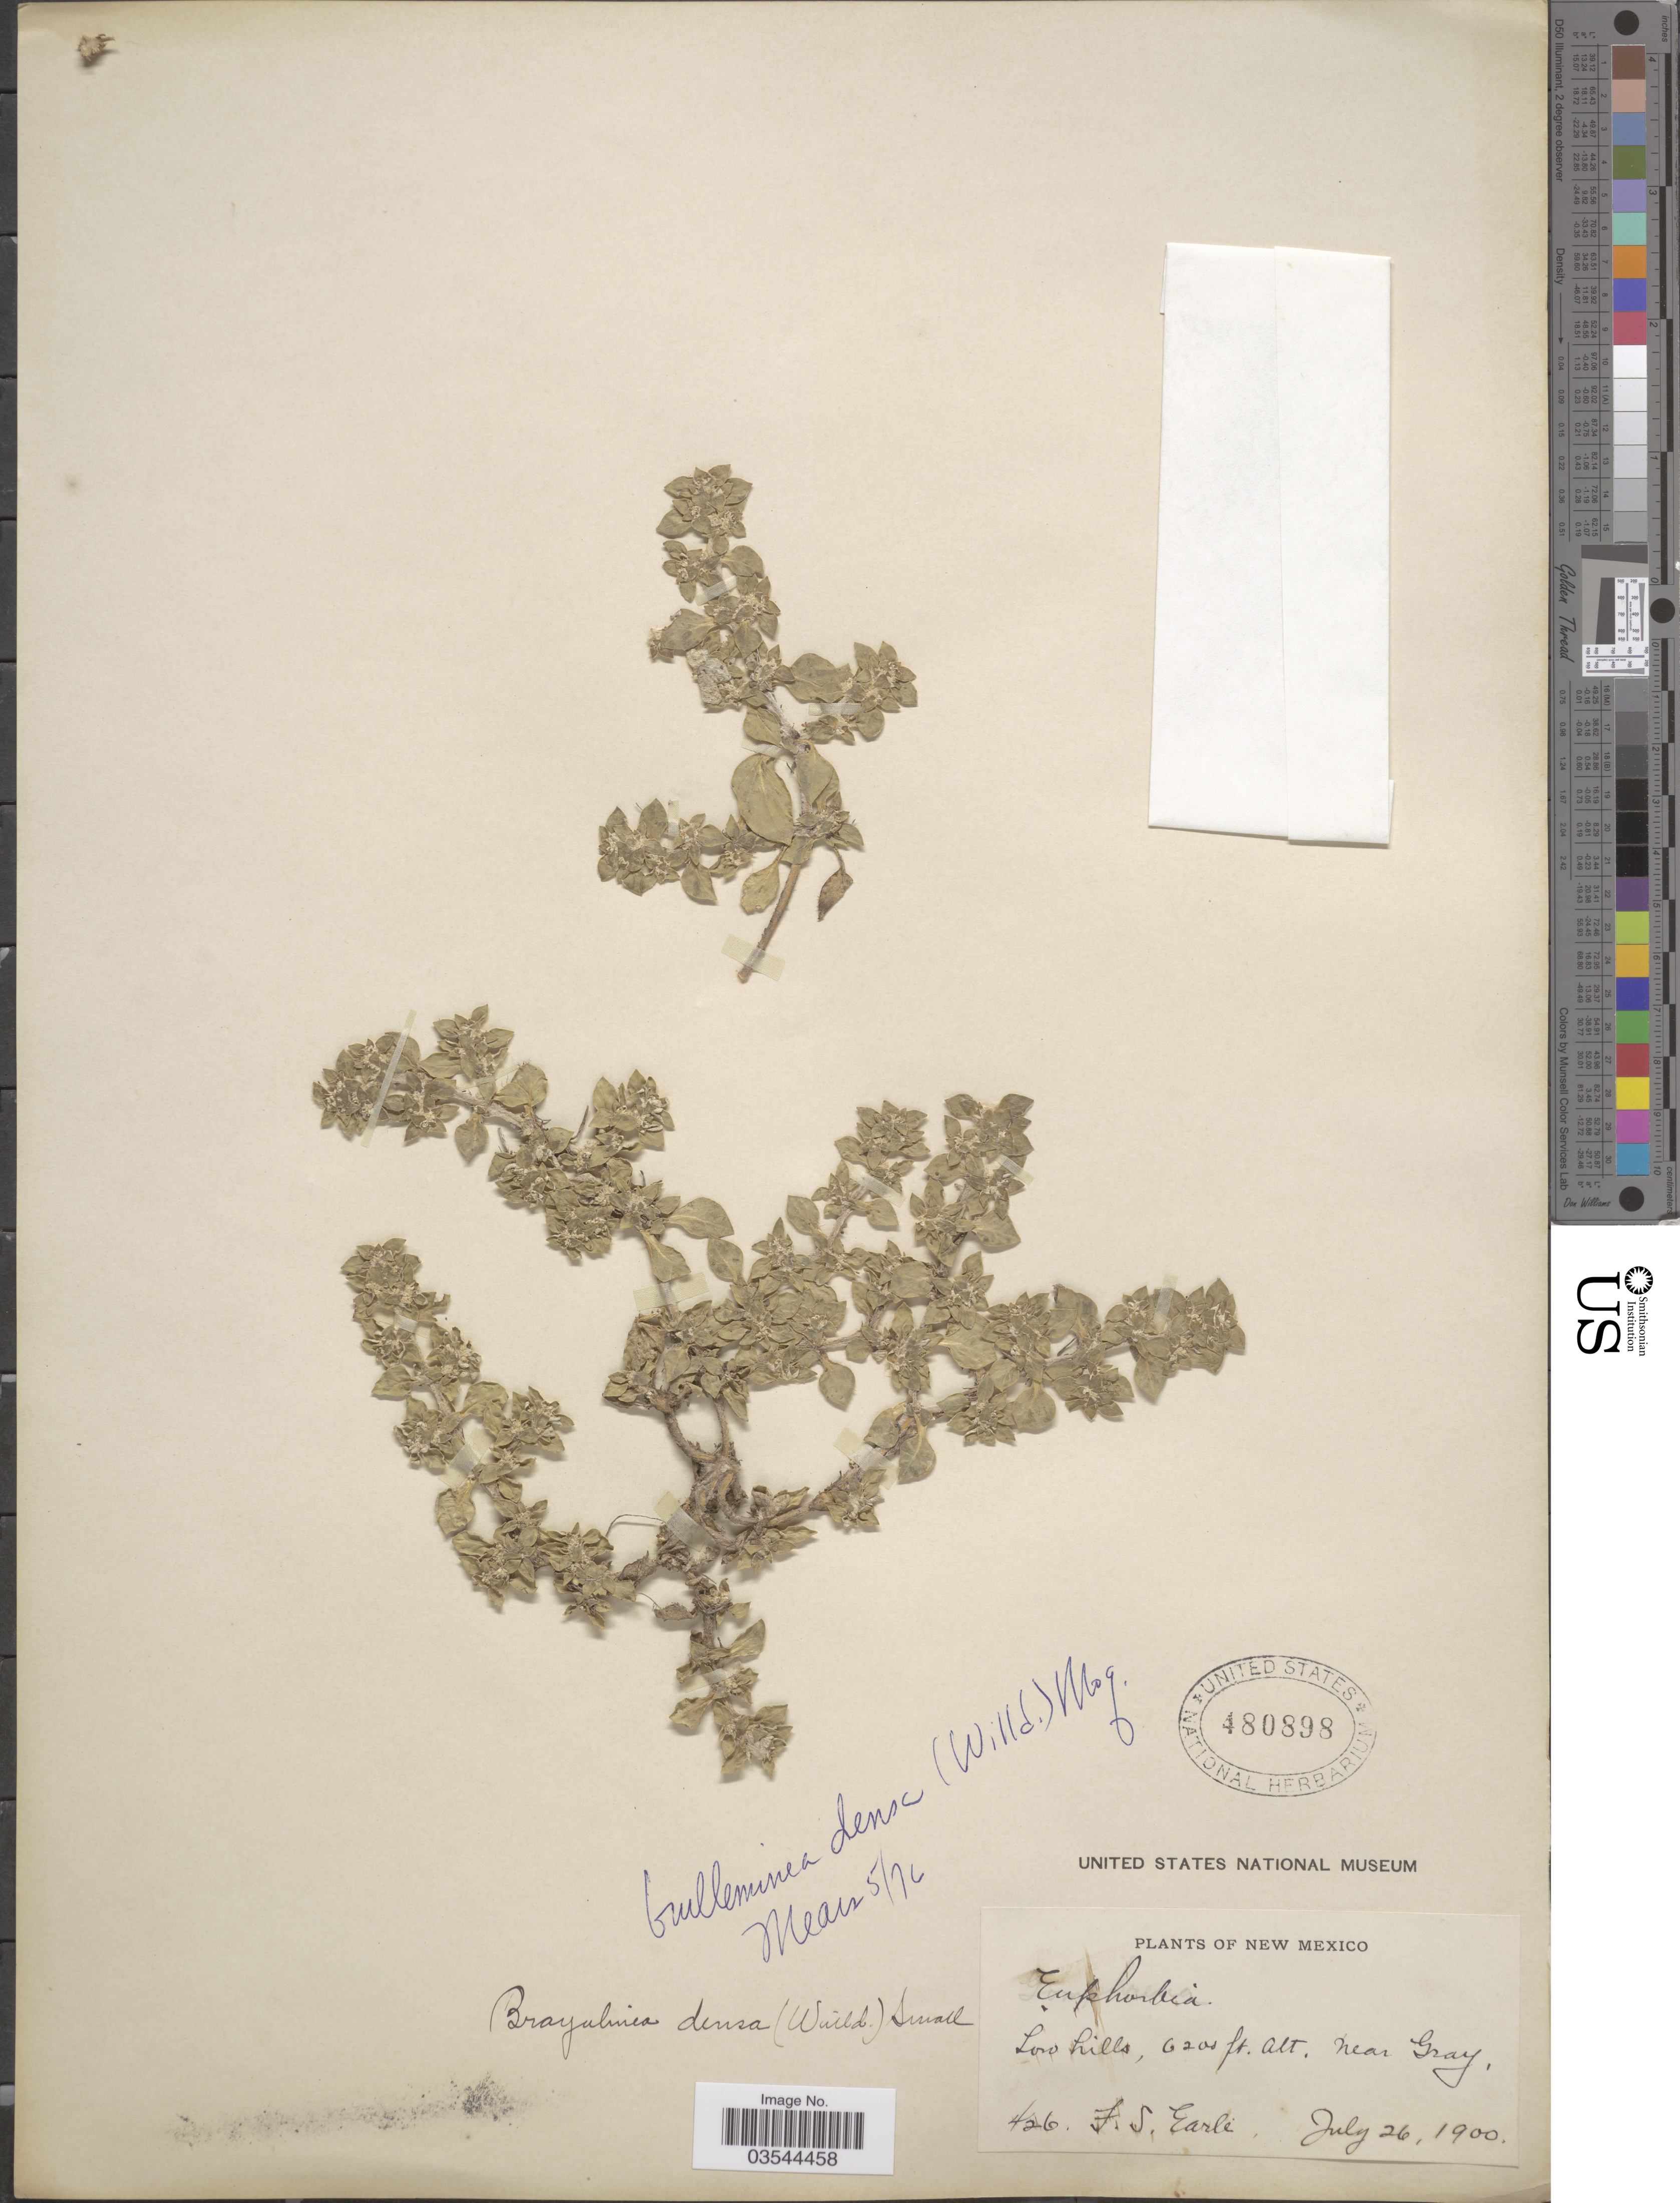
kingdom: Plantae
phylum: Tracheophyta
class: Magnoliopsida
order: Caryophyllales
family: Amaranthaceae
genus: Guilleminea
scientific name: Guilleminea densa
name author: (Humb. & Bonpl. ex Schult.) Moq.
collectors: F. S. Earle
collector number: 426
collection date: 1900-07-26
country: United States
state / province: New Mexico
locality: Low hills, near Gray.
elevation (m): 1890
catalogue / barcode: US 480898